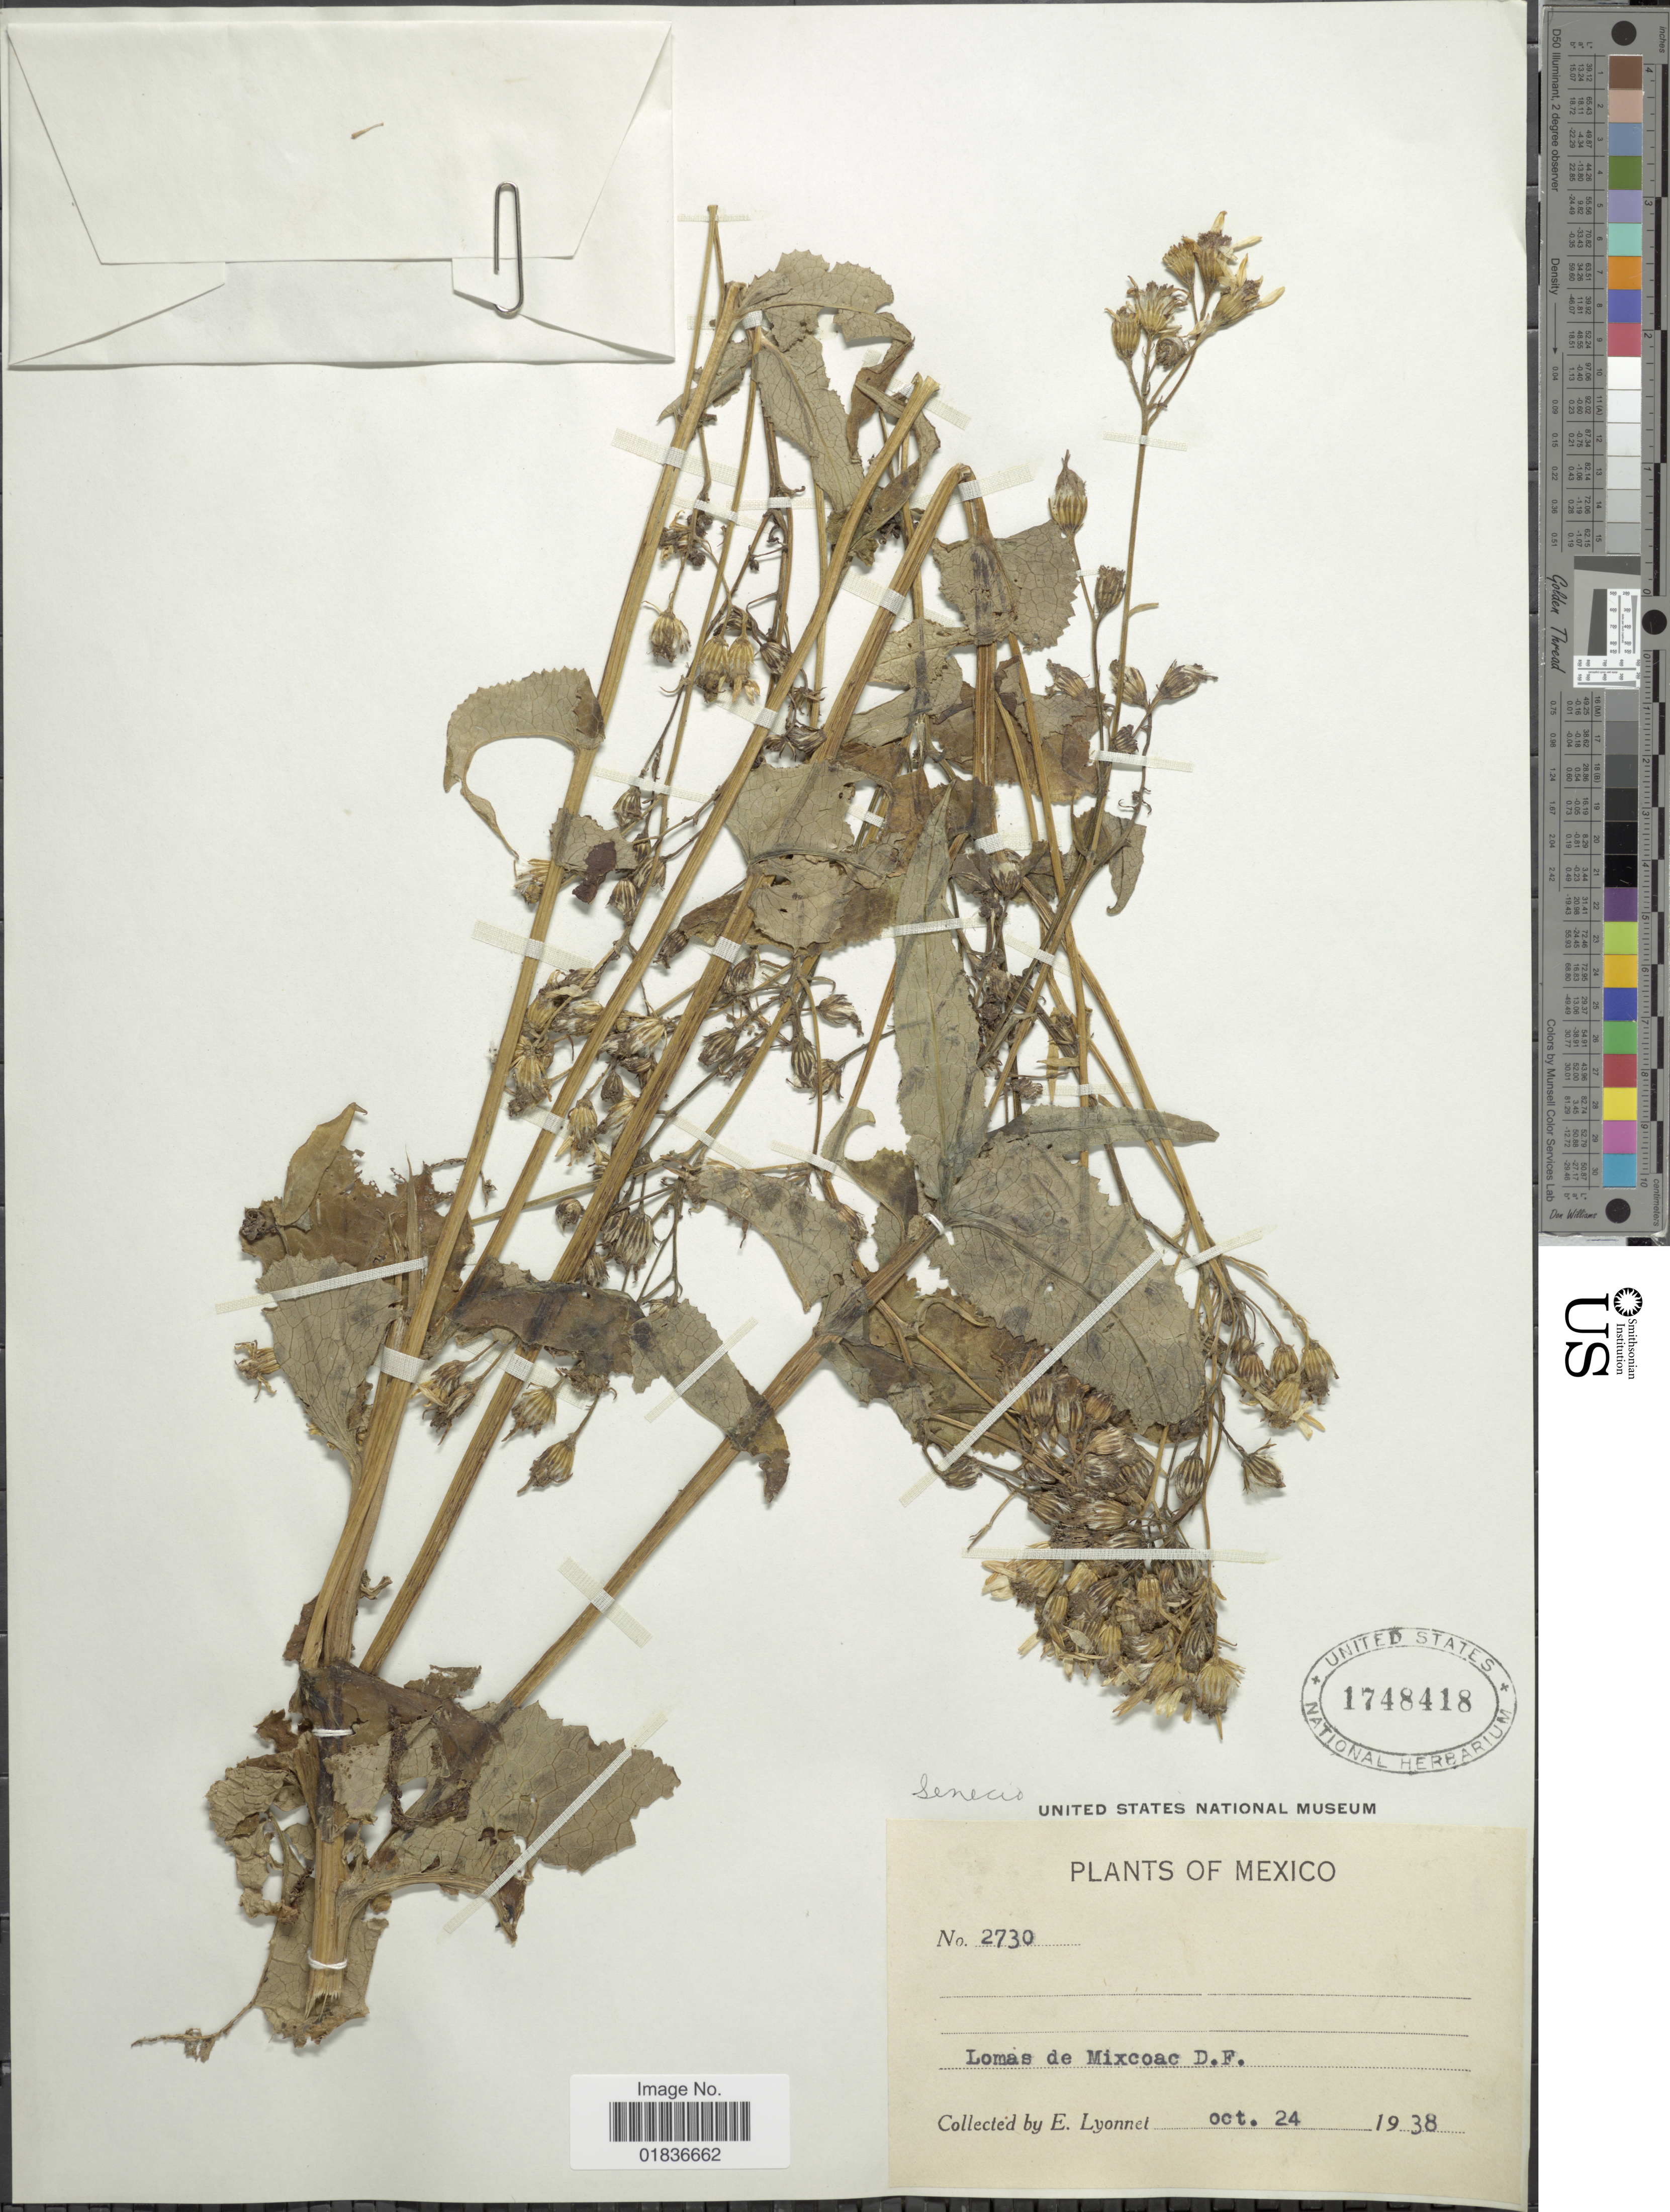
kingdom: Plantae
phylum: Tracheophyta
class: Magnoliopsida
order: Asterales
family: Asteraceae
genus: Senecio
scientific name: Senecio sp.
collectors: E. Lyonnet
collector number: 2730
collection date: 1938-10-24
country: Mexico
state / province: Distrito Federal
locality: Lomas de Mixcoac D. F.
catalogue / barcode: US 1748418